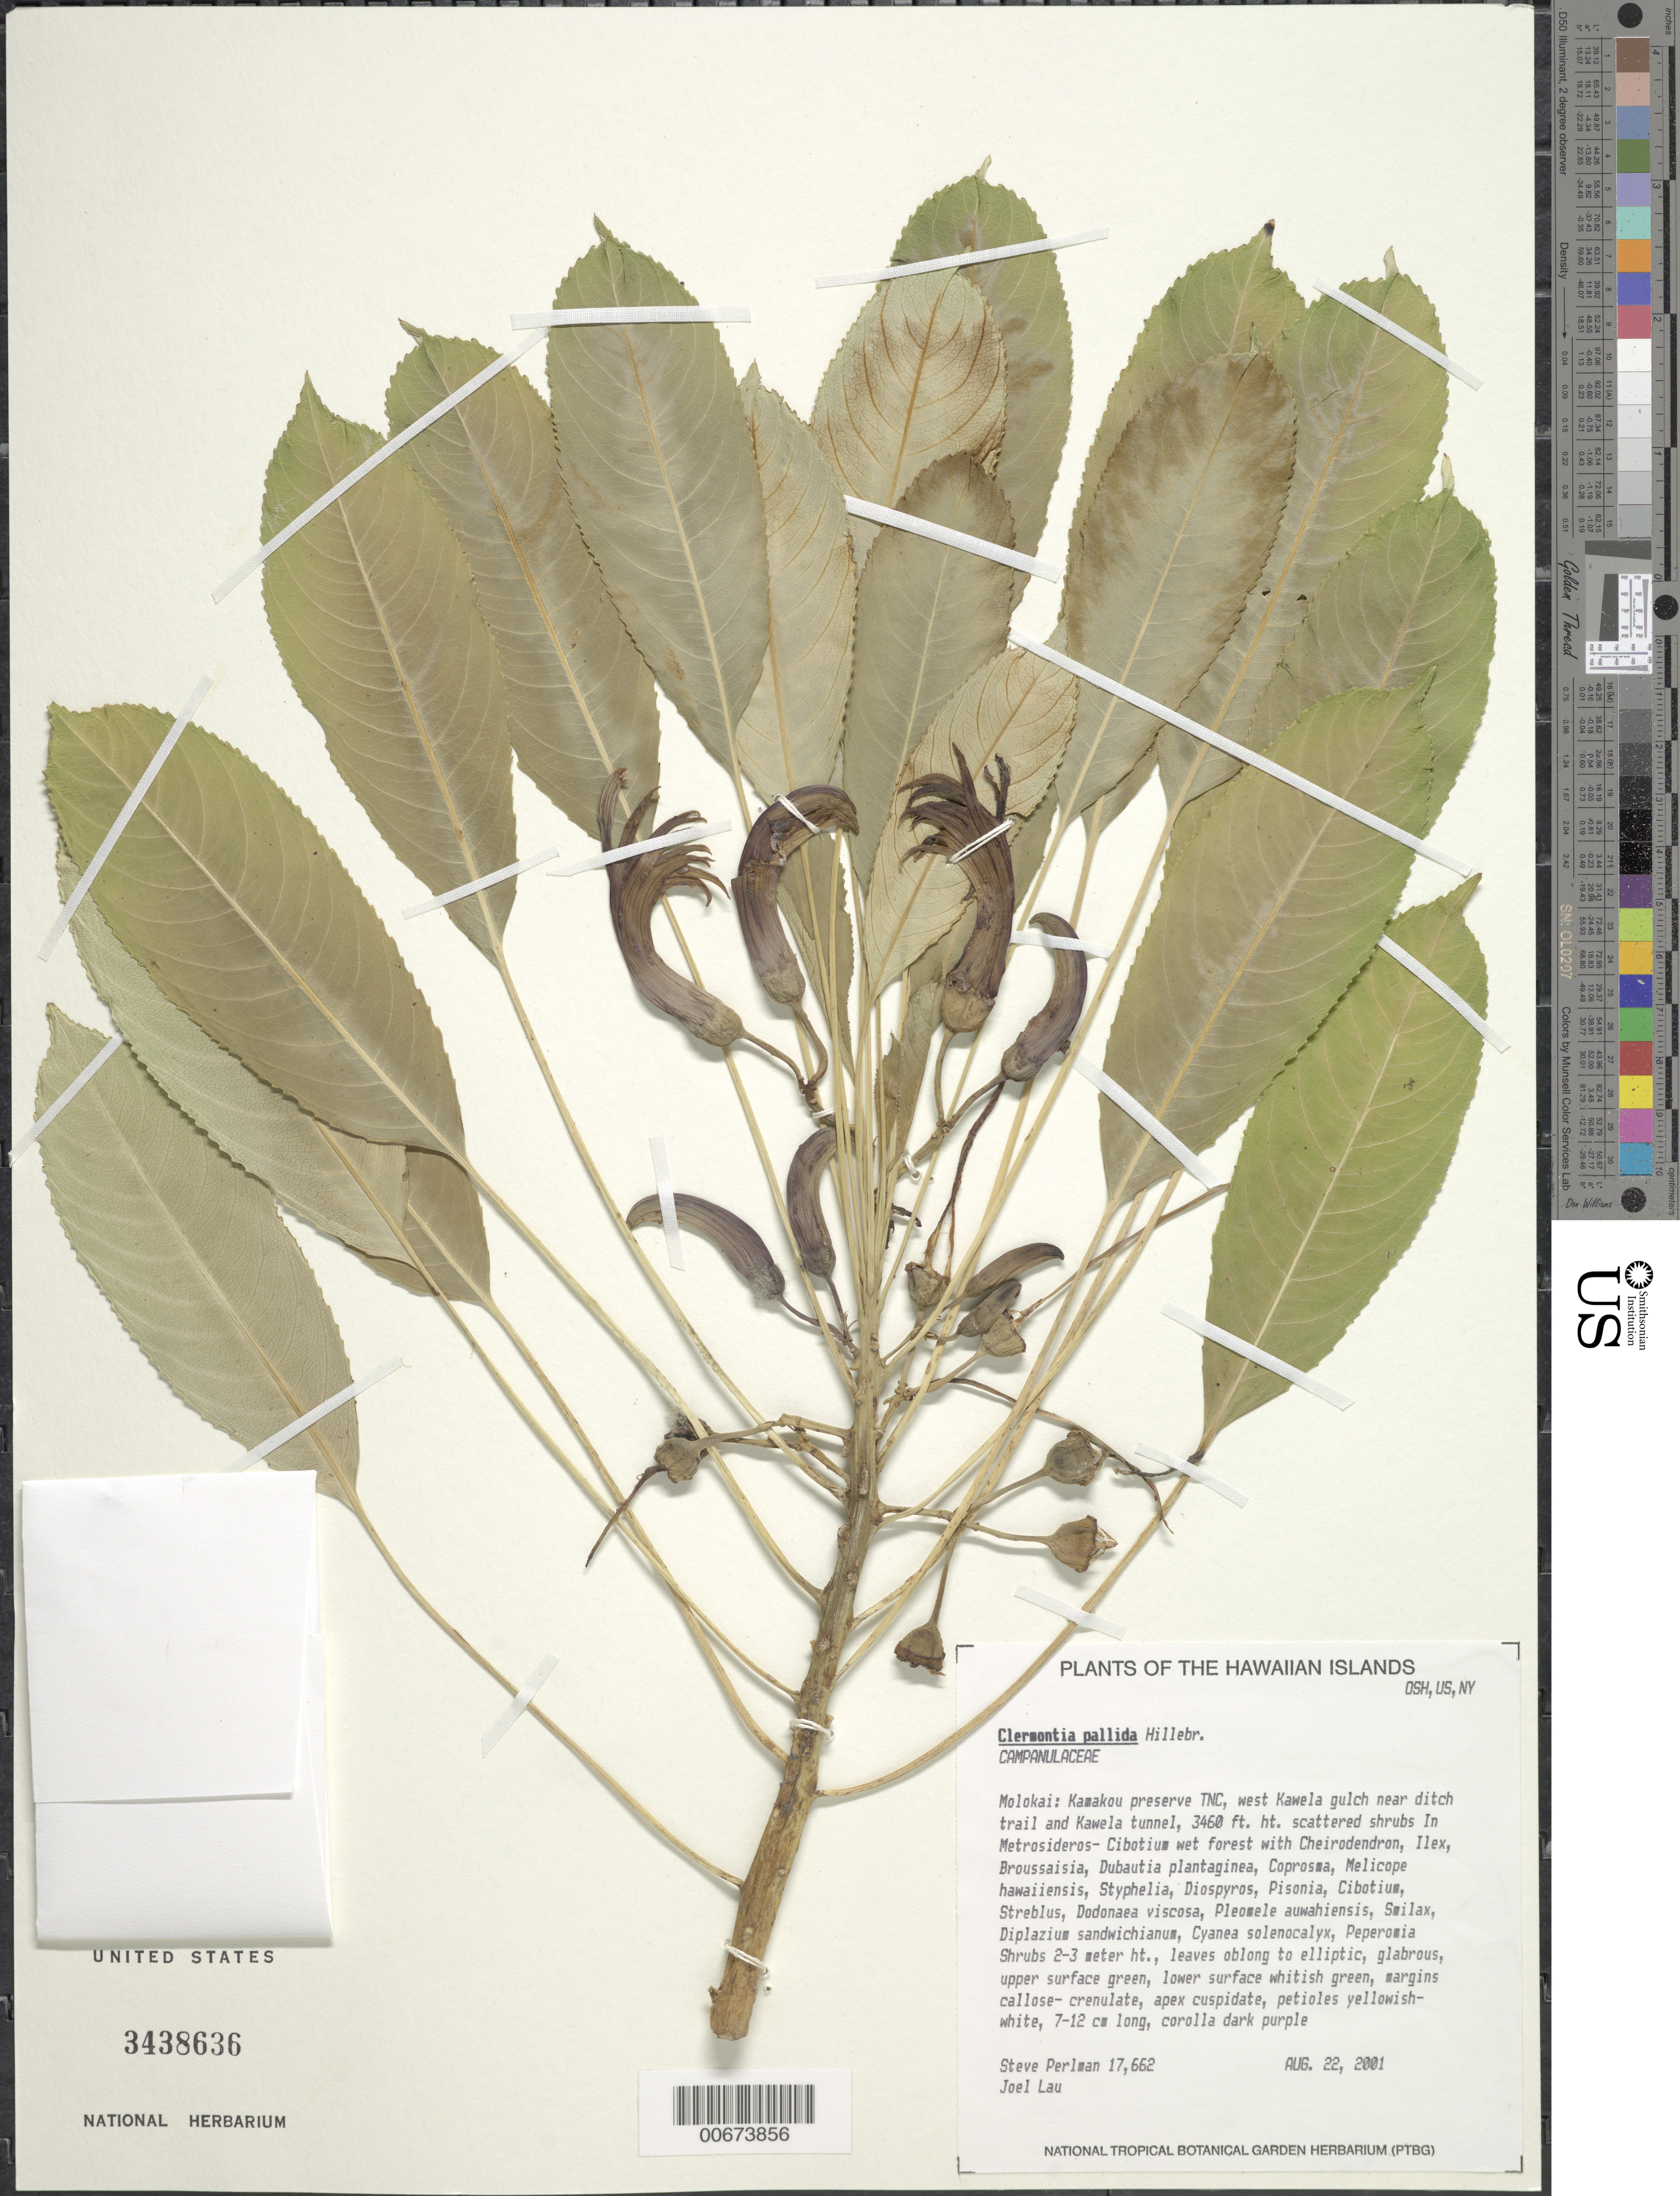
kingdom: Plantae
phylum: Tracheophyta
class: Magnoliopsida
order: Asterales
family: Campanulaceae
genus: Clermontia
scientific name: Clermontia pallida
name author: Hillebr.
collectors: S. P. Perlman & J. Lau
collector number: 17662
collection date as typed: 22 Aug 2001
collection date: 2001-08-22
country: United States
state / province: Hawaii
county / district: Maui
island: Moloka'i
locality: Kamakou preserve TNC, west Kawela gulch near ditch trail and Kawela tunnel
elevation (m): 1055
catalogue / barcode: US 3438636